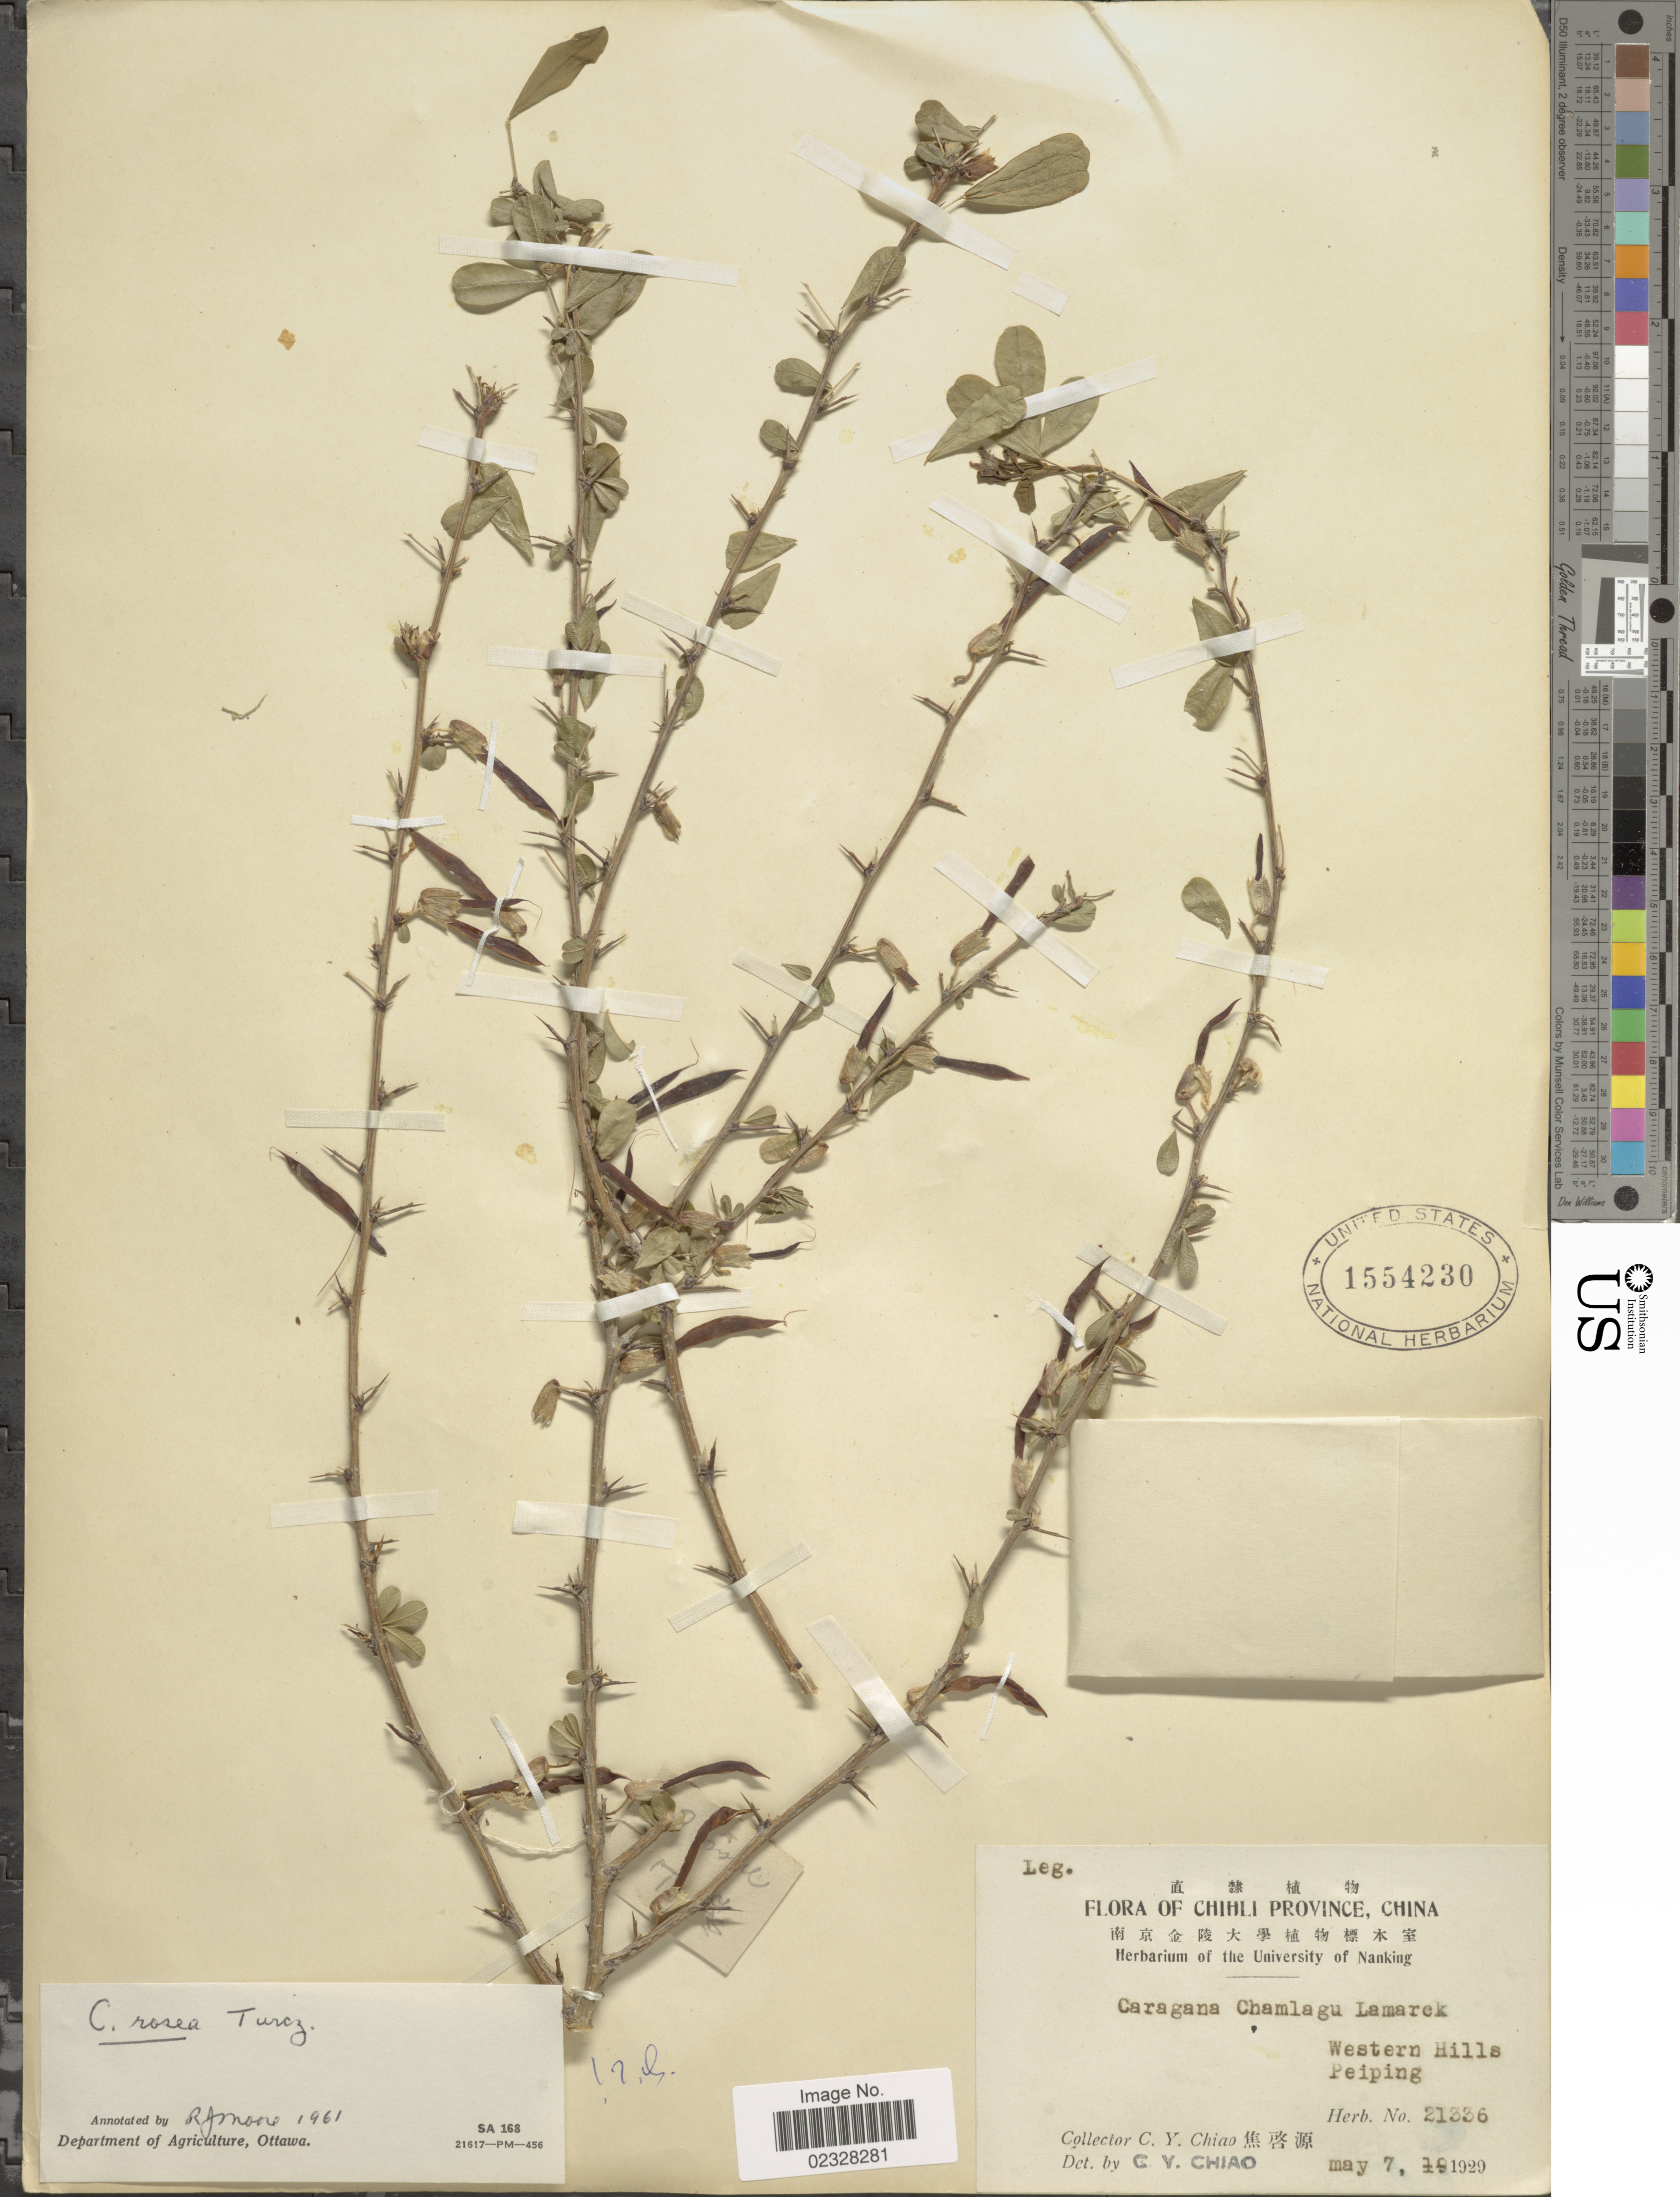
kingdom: Plantae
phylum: Tracheophyta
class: Magnoliopsida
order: Fabales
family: Fabaceae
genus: Caragana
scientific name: Caragana rosea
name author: Maxim.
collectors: C. Y. Chiao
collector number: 21336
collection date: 1929-05-07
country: China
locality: Chihli Province, Western Hills, Peiping.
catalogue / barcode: US 1554230